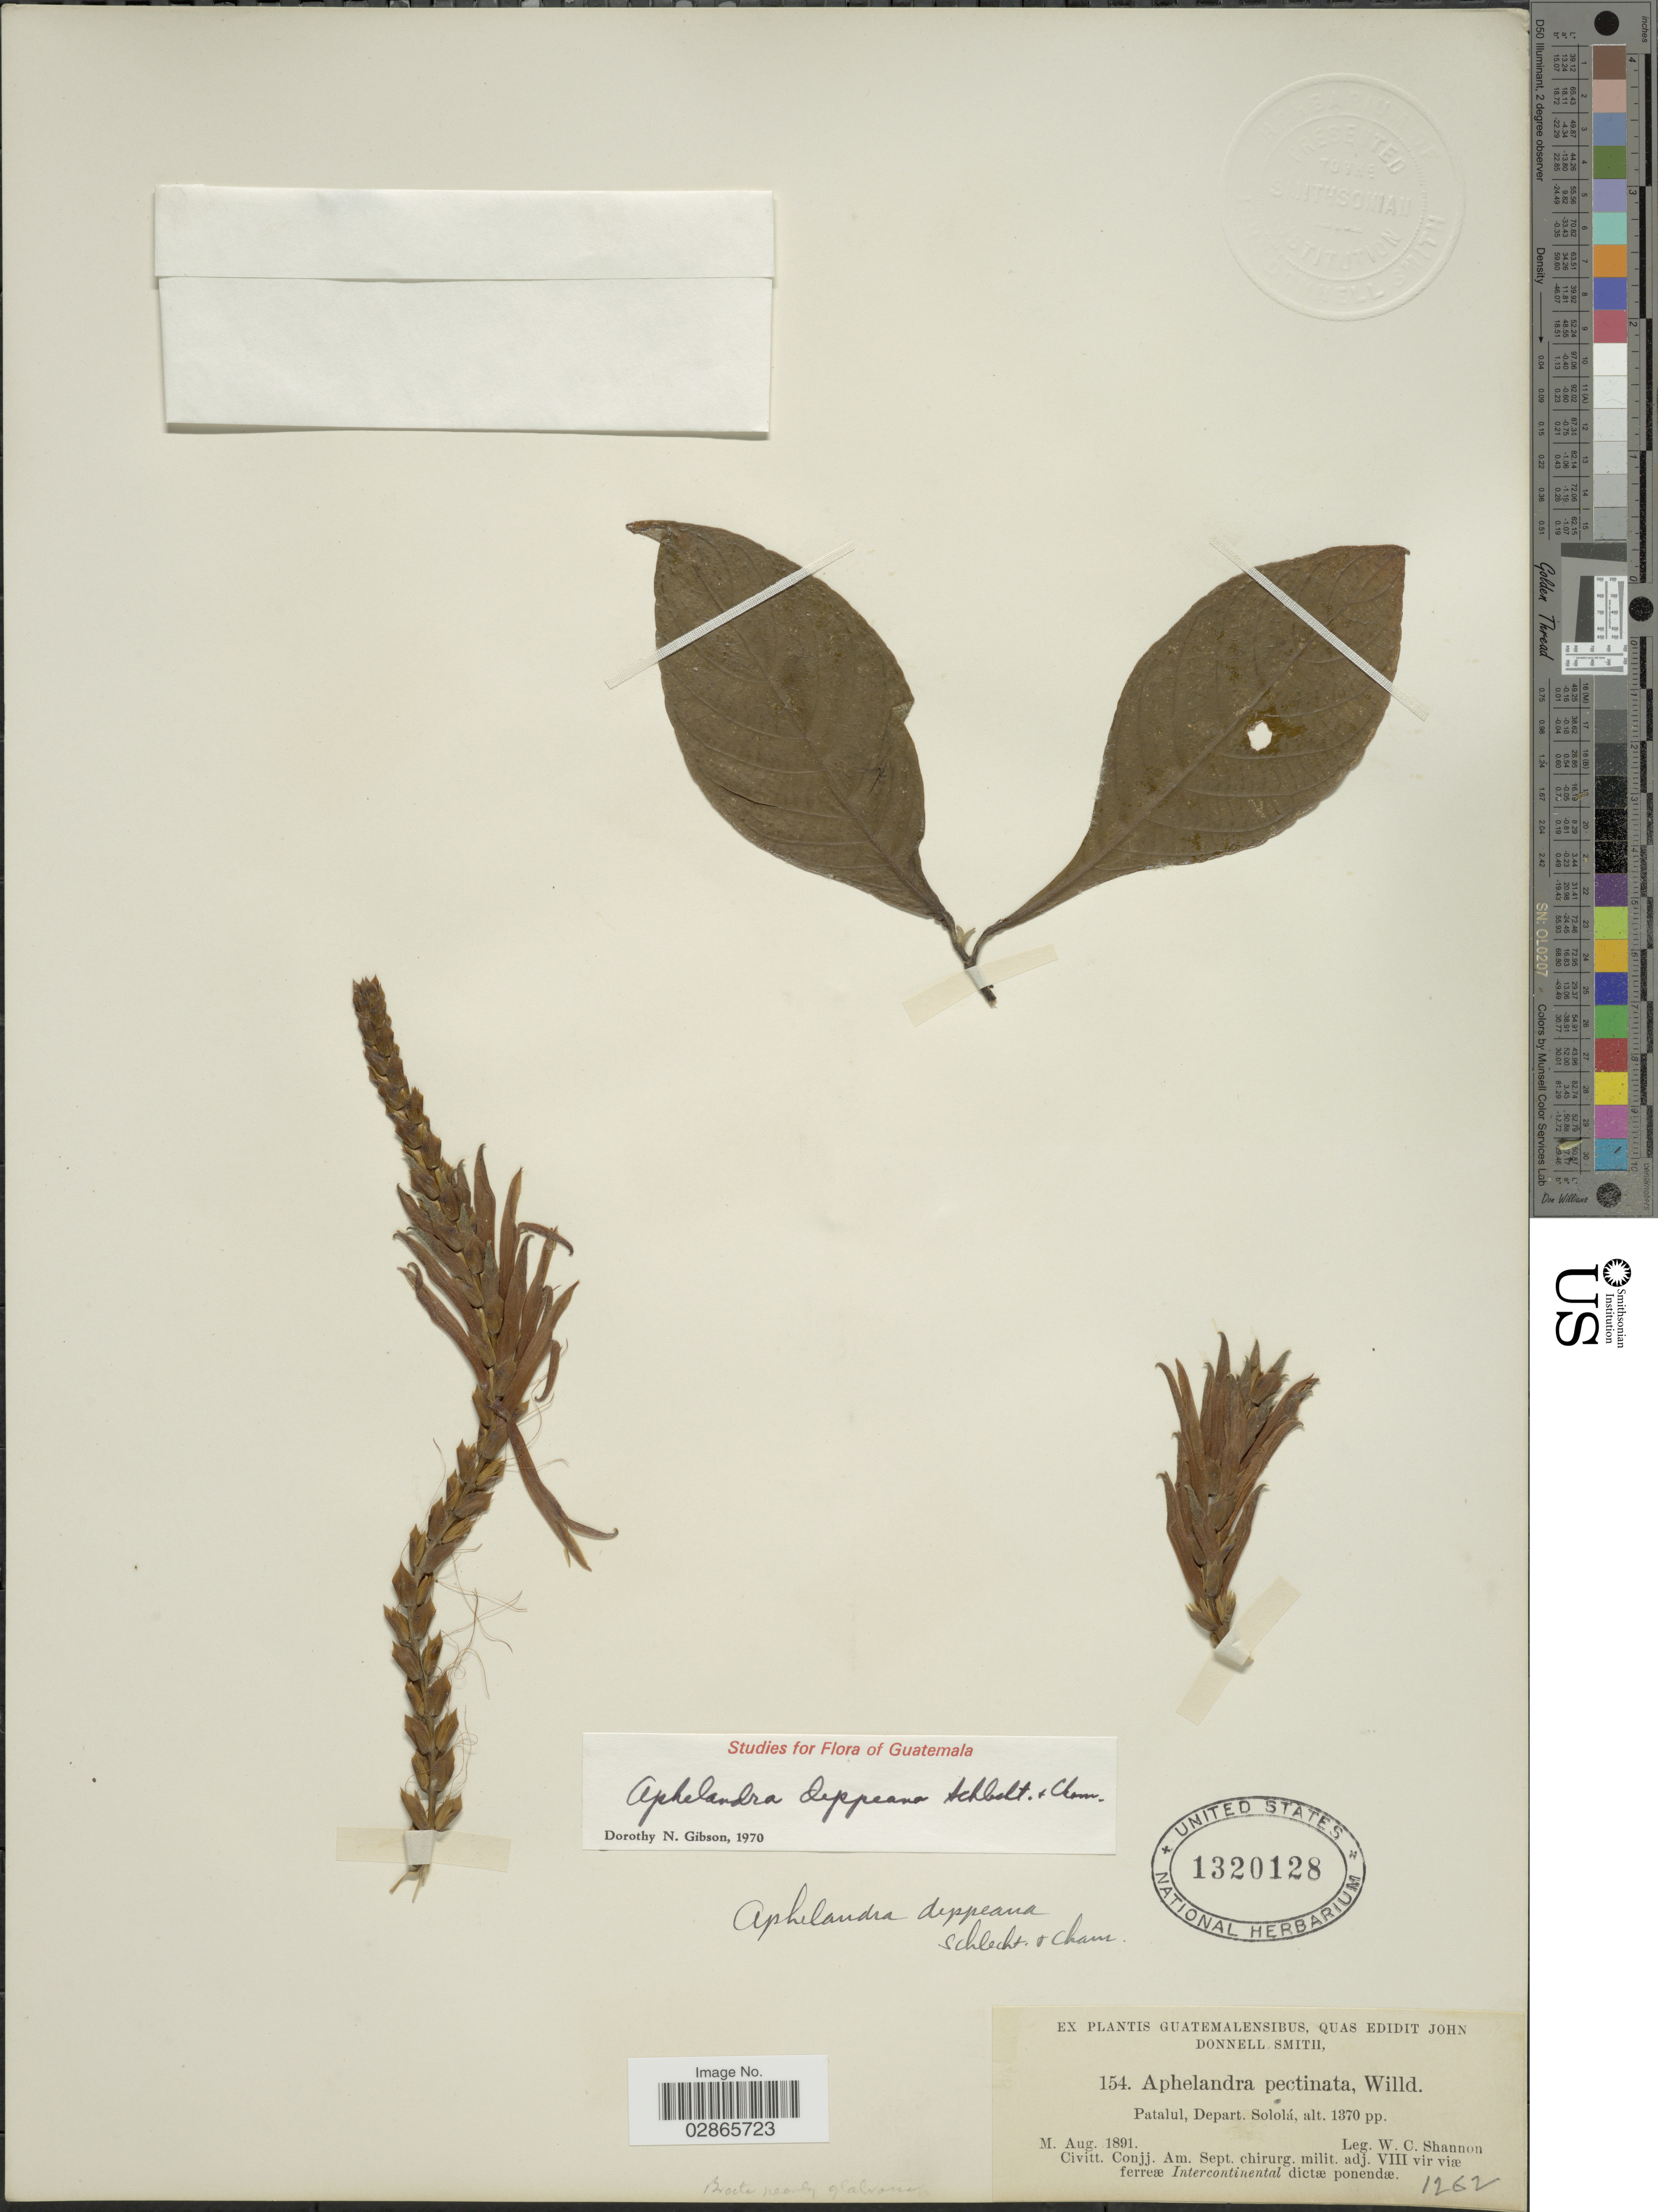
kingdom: Plantae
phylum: Tracheophyta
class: Magnoliopsida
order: Lamiales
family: Acanthaceae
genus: Aphelandra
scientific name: Aphelandra deppeana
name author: Schltdl. & Cham.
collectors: W. C. Shannon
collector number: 154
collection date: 1891-08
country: Guatemala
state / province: Sololá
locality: Patalul, Depart. Sololá.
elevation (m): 418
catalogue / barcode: US 1320128